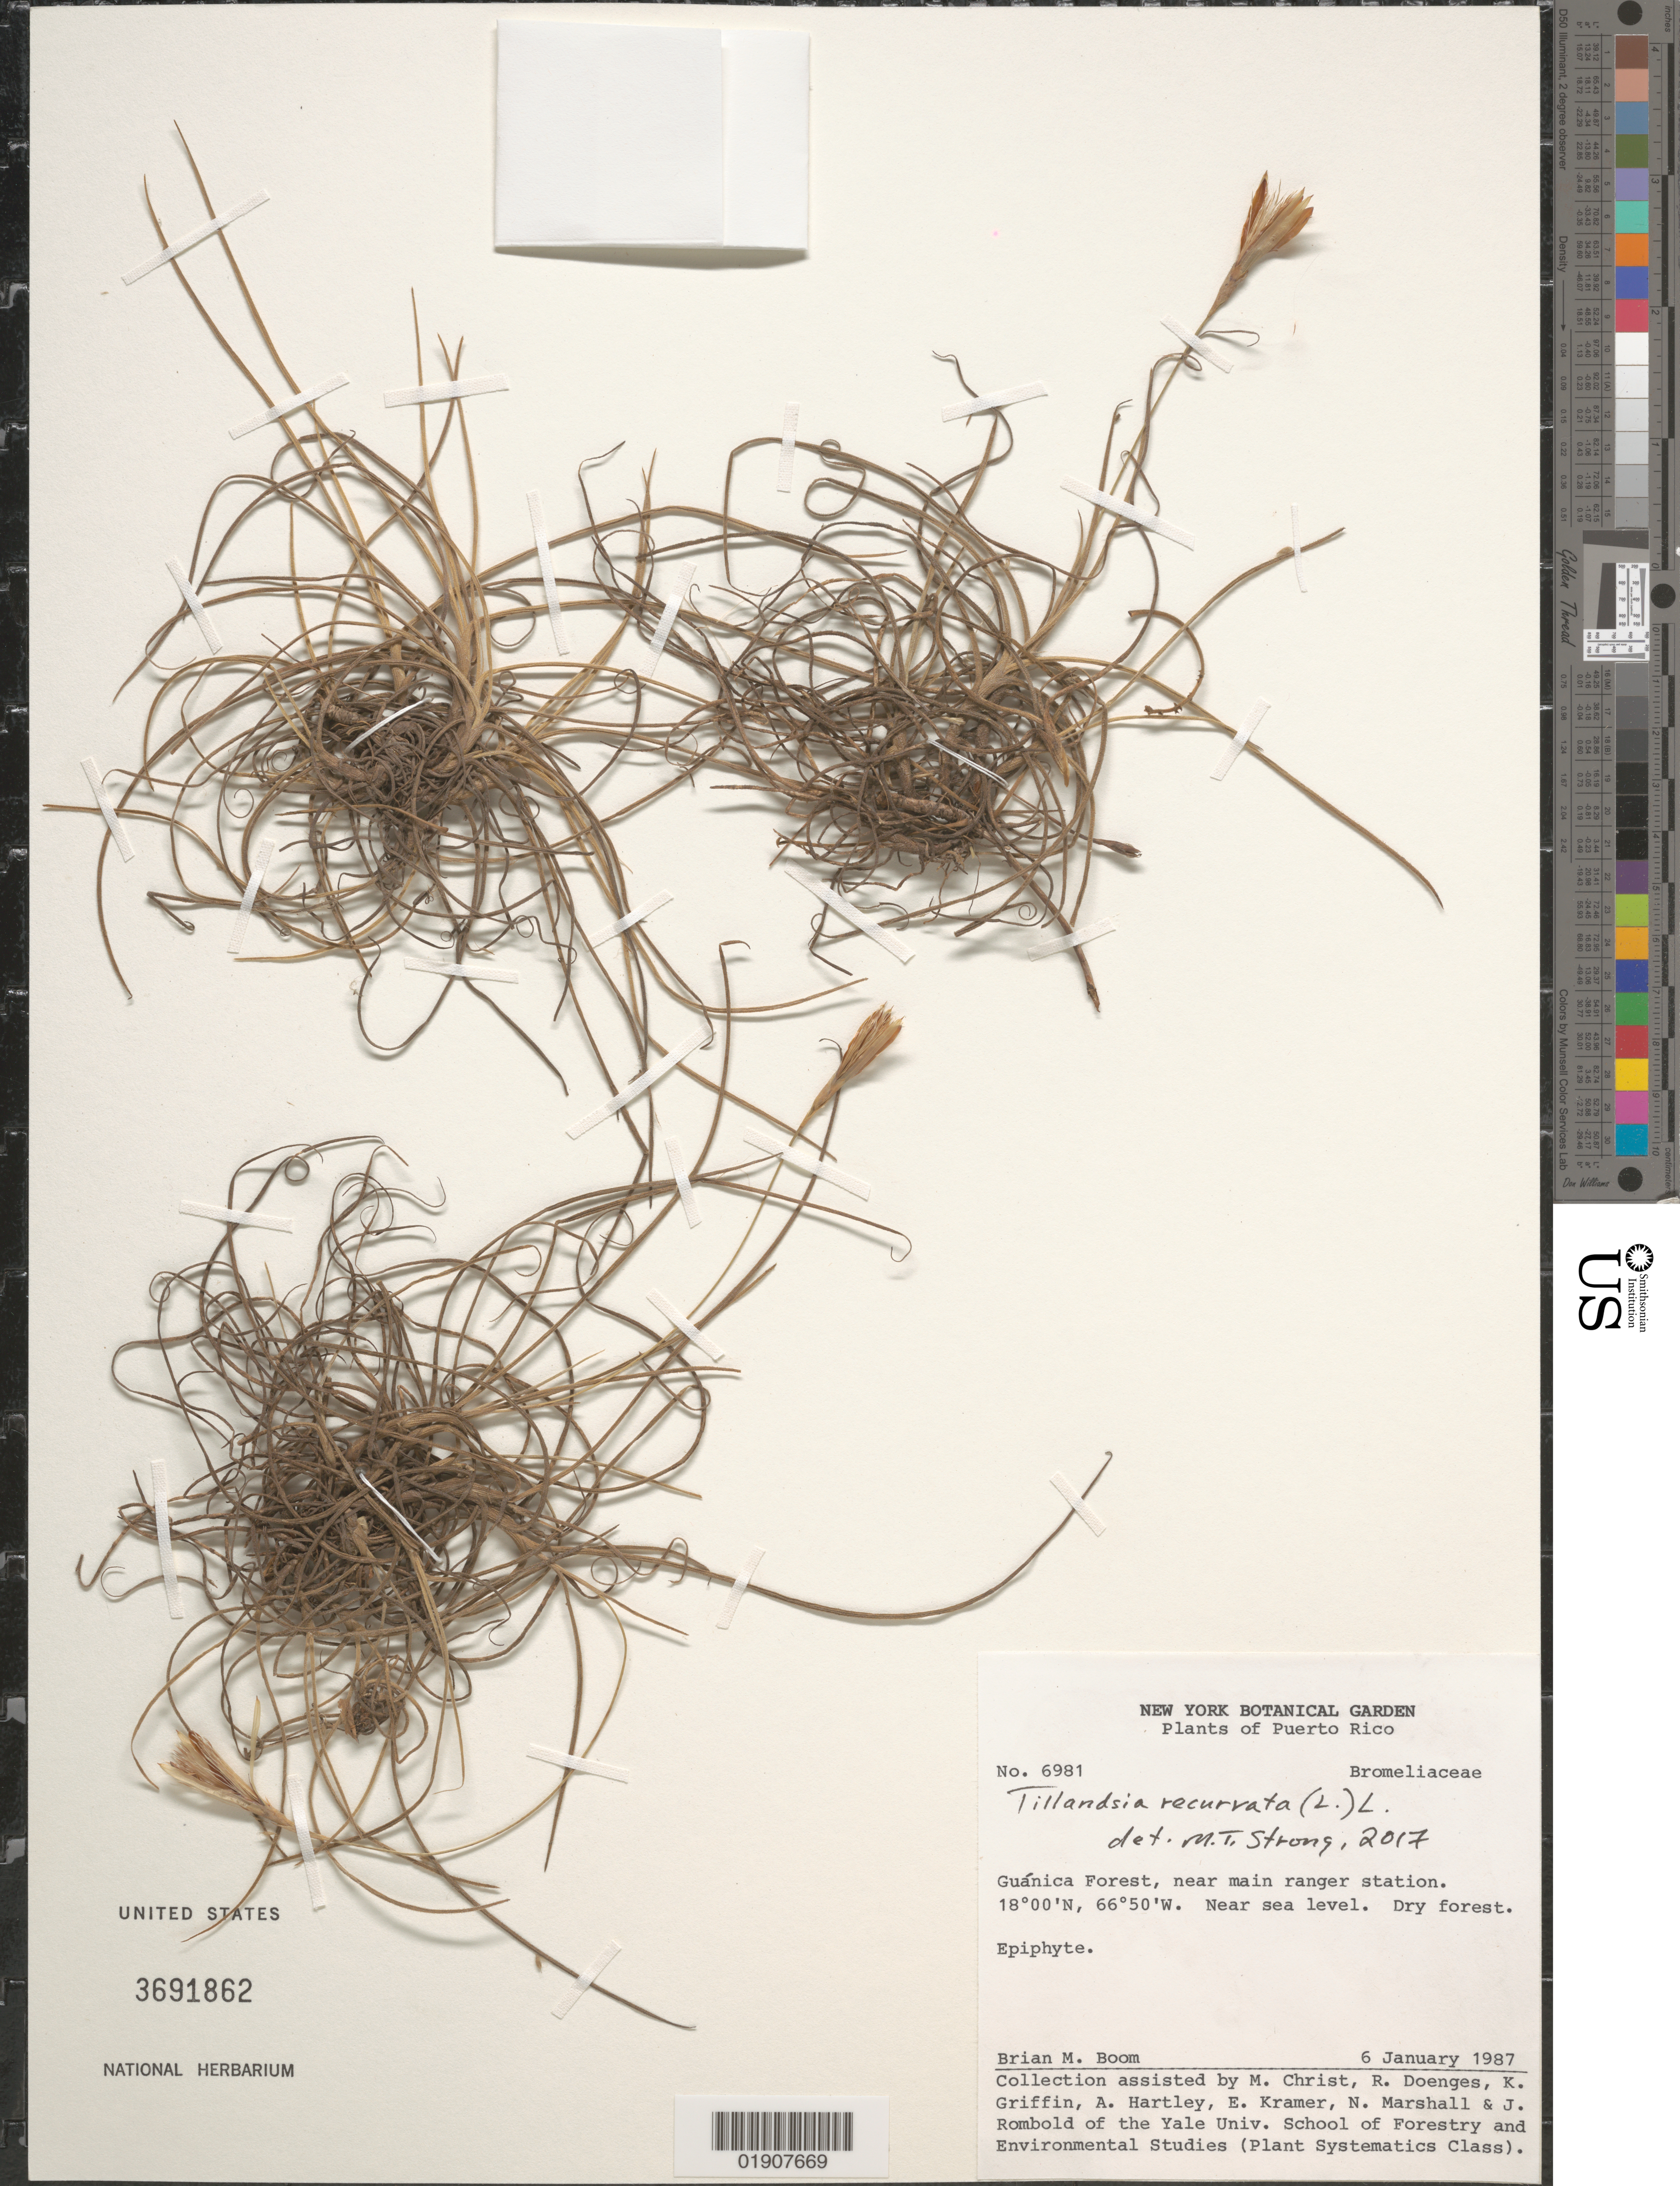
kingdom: Plantae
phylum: Tracheophyta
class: Liliopsida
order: Poales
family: Bromeliaceae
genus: Tillandsia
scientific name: Tillandsia recurvata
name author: L.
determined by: Strong, M. T., (US), Smithsonian Institution - National Museum of Natural History (UNITED STATES)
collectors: B. M. Boom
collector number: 6981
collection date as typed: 06 Jan 1987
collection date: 1987-01-06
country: Puerto Rico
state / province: Guánica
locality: Guanica Forest, near main ranger station. Near sea level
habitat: Dry forest.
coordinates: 18, -66.83333333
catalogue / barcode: US 3691862